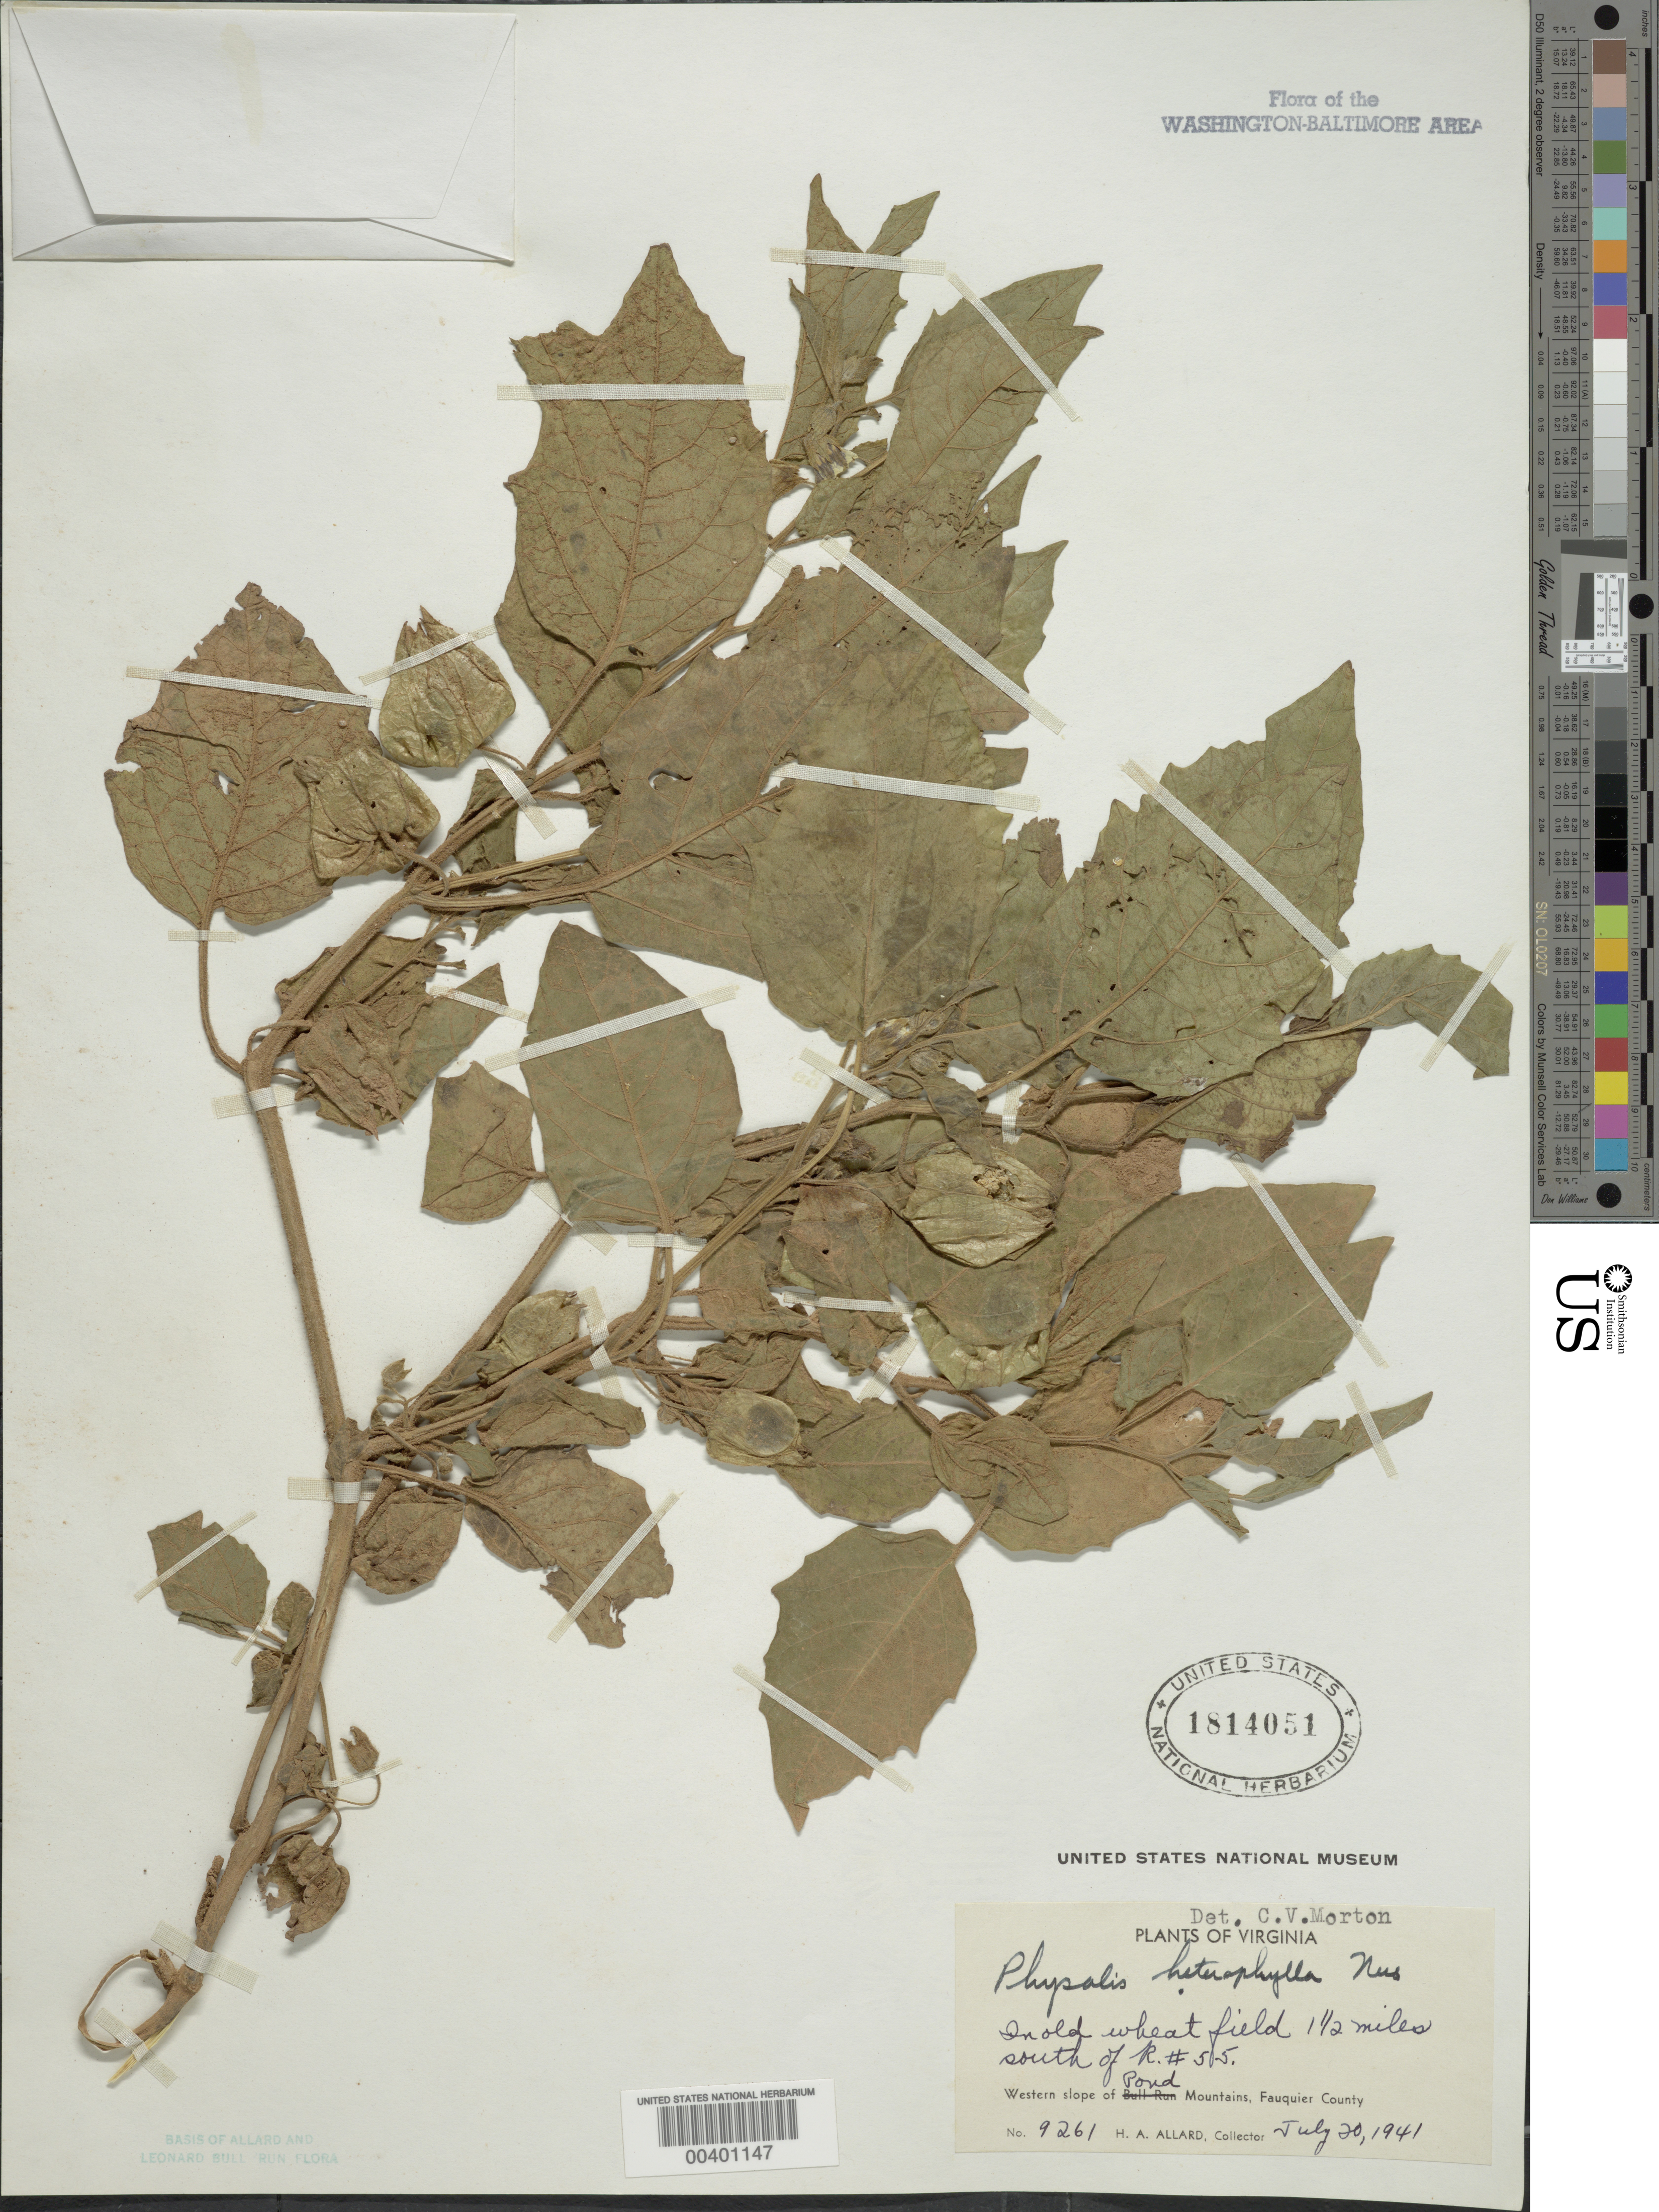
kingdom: Plantae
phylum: Tracheophyta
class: Magnoliopsida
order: Solanales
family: Solanaceae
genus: Physalis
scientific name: Physalis heterophylla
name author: Nees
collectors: H. A. Allard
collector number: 9261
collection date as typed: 20 Jul 1941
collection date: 1941-07-20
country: United States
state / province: Virginia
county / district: Fauquier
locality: South of Route 55, western slope of Pond Mountain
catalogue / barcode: US 1814051